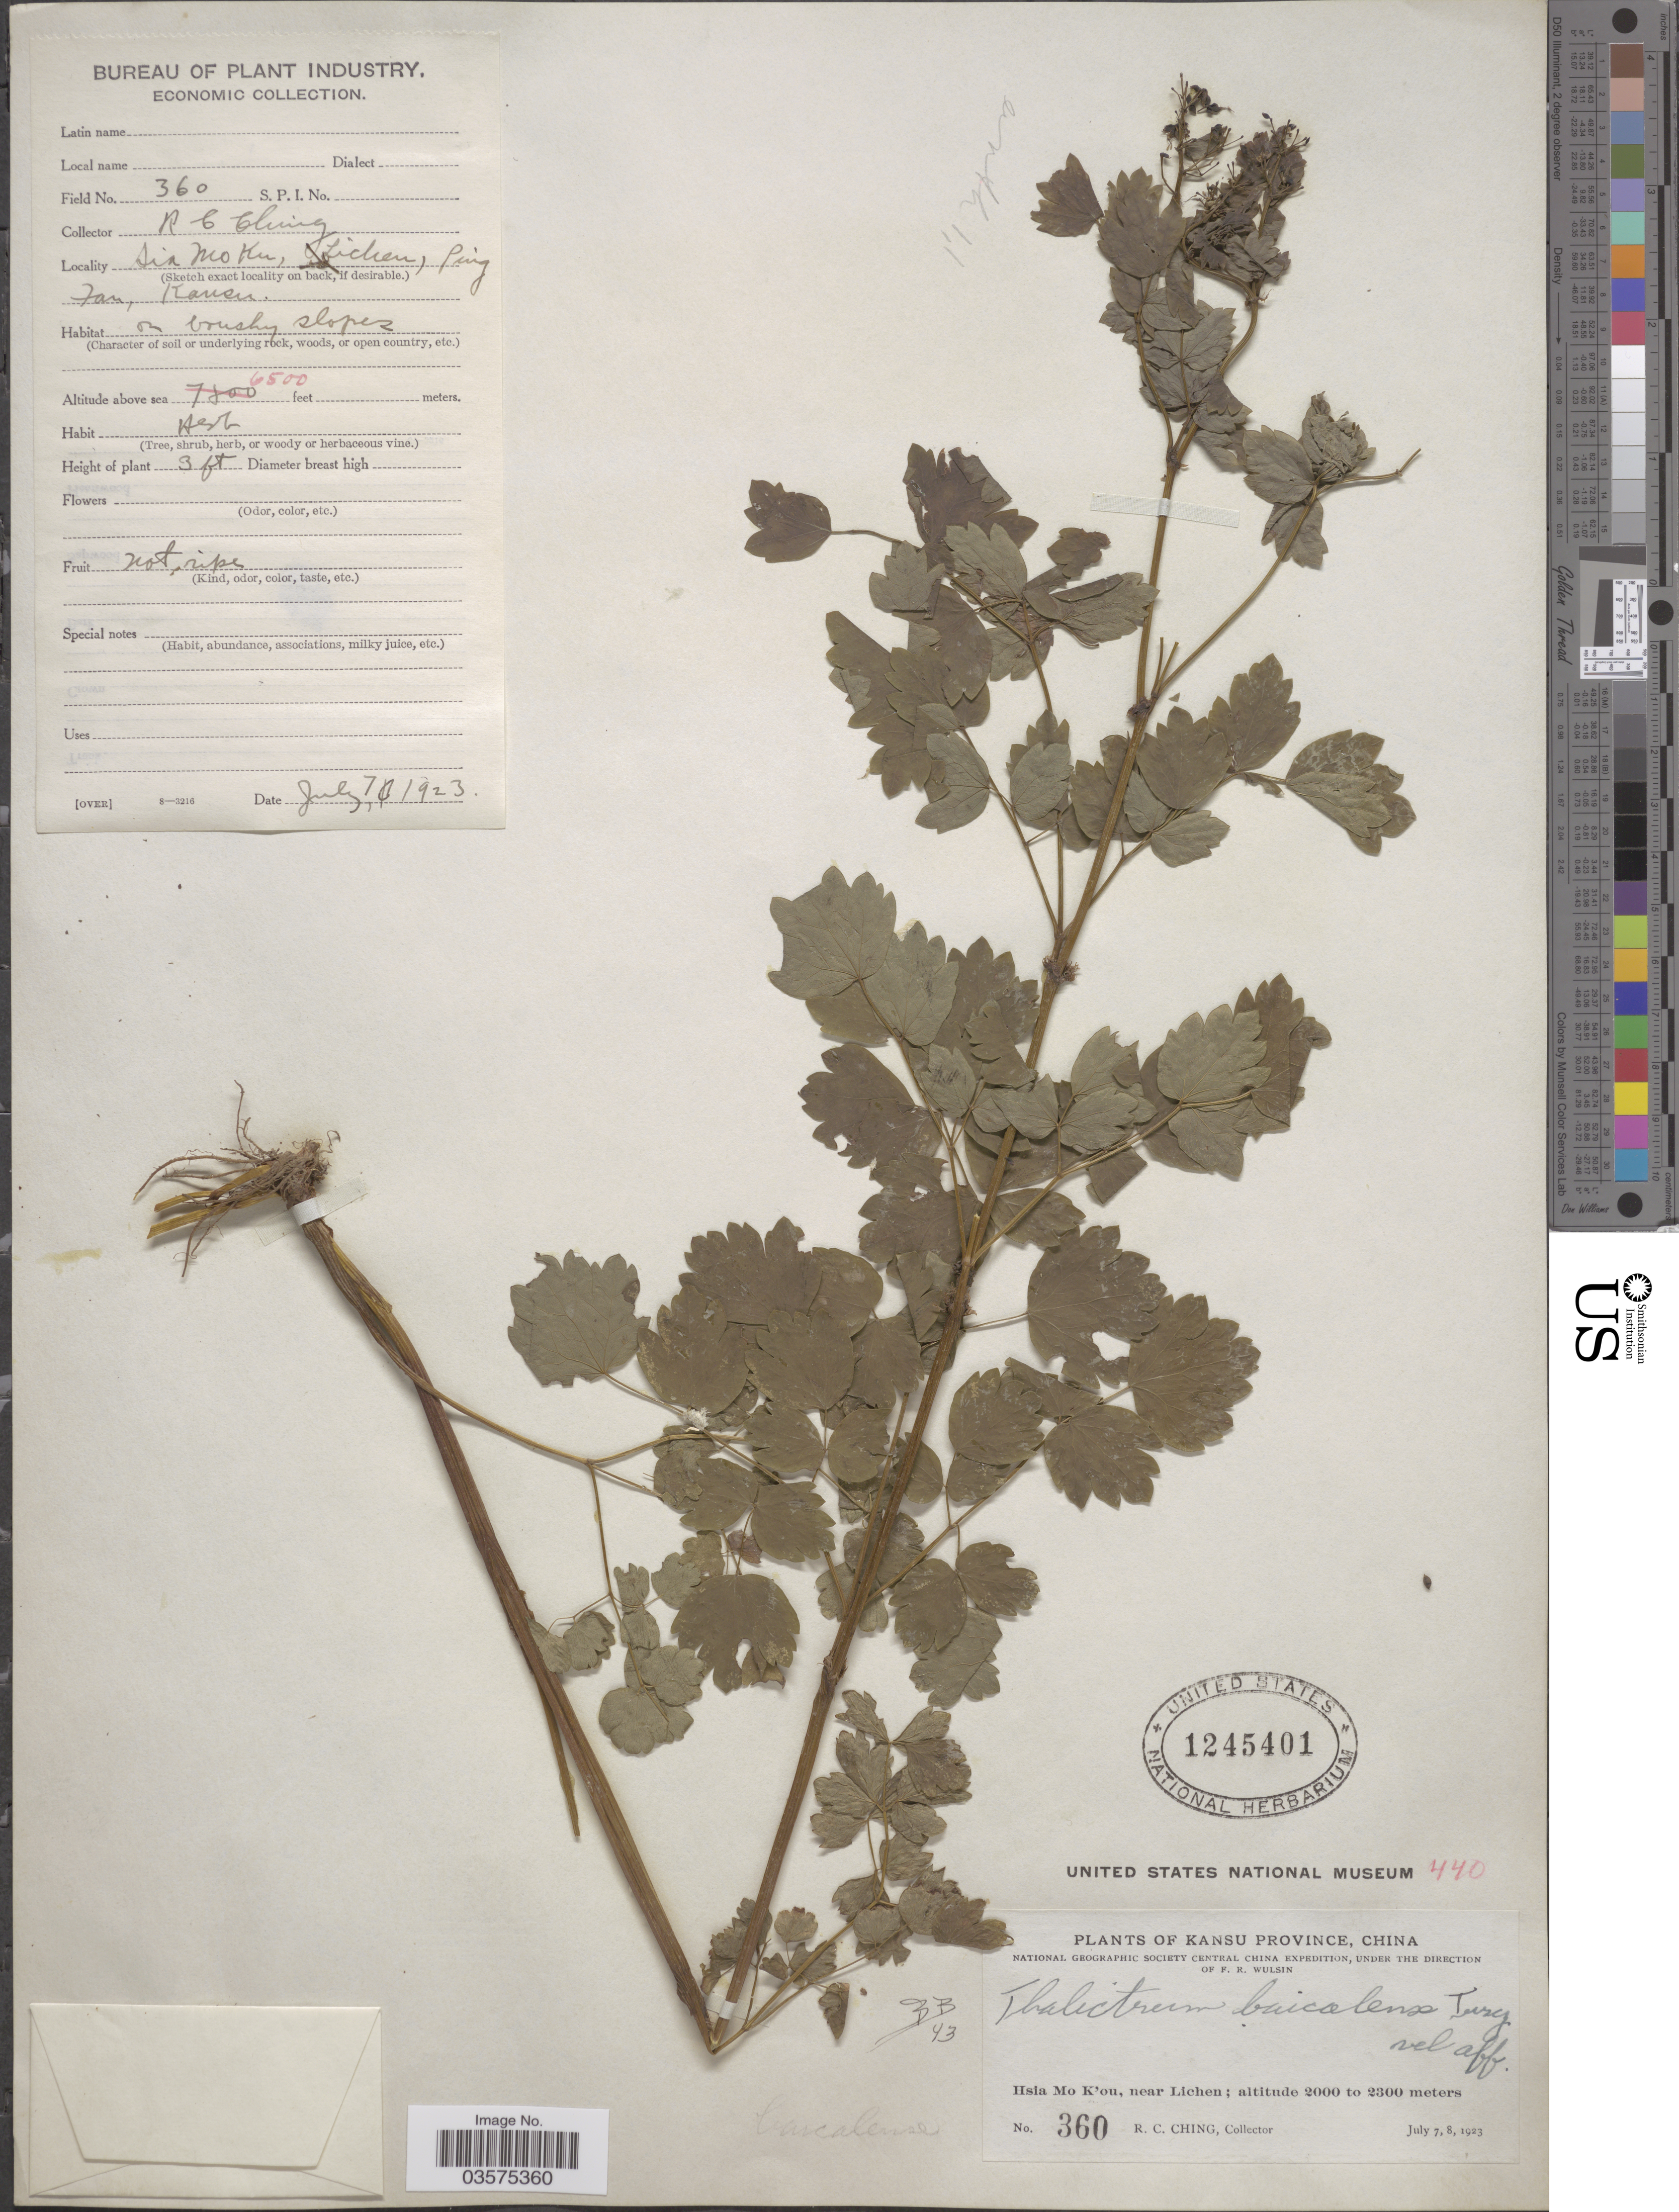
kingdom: Plantae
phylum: Tracheophyta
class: Magnoliopsida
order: Ranunculales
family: Ranunculaceae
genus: Thalictrum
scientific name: Thalictrum baicalense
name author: Turcz. ex Regel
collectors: R. C. Ching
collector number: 360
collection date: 1923-07-07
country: China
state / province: Gansu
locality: Kansu Province. Hsia Mo K'ou, near Lichen. Sia Mo Ku, Lichen, Ping Fan.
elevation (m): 1981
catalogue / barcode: US 1245401